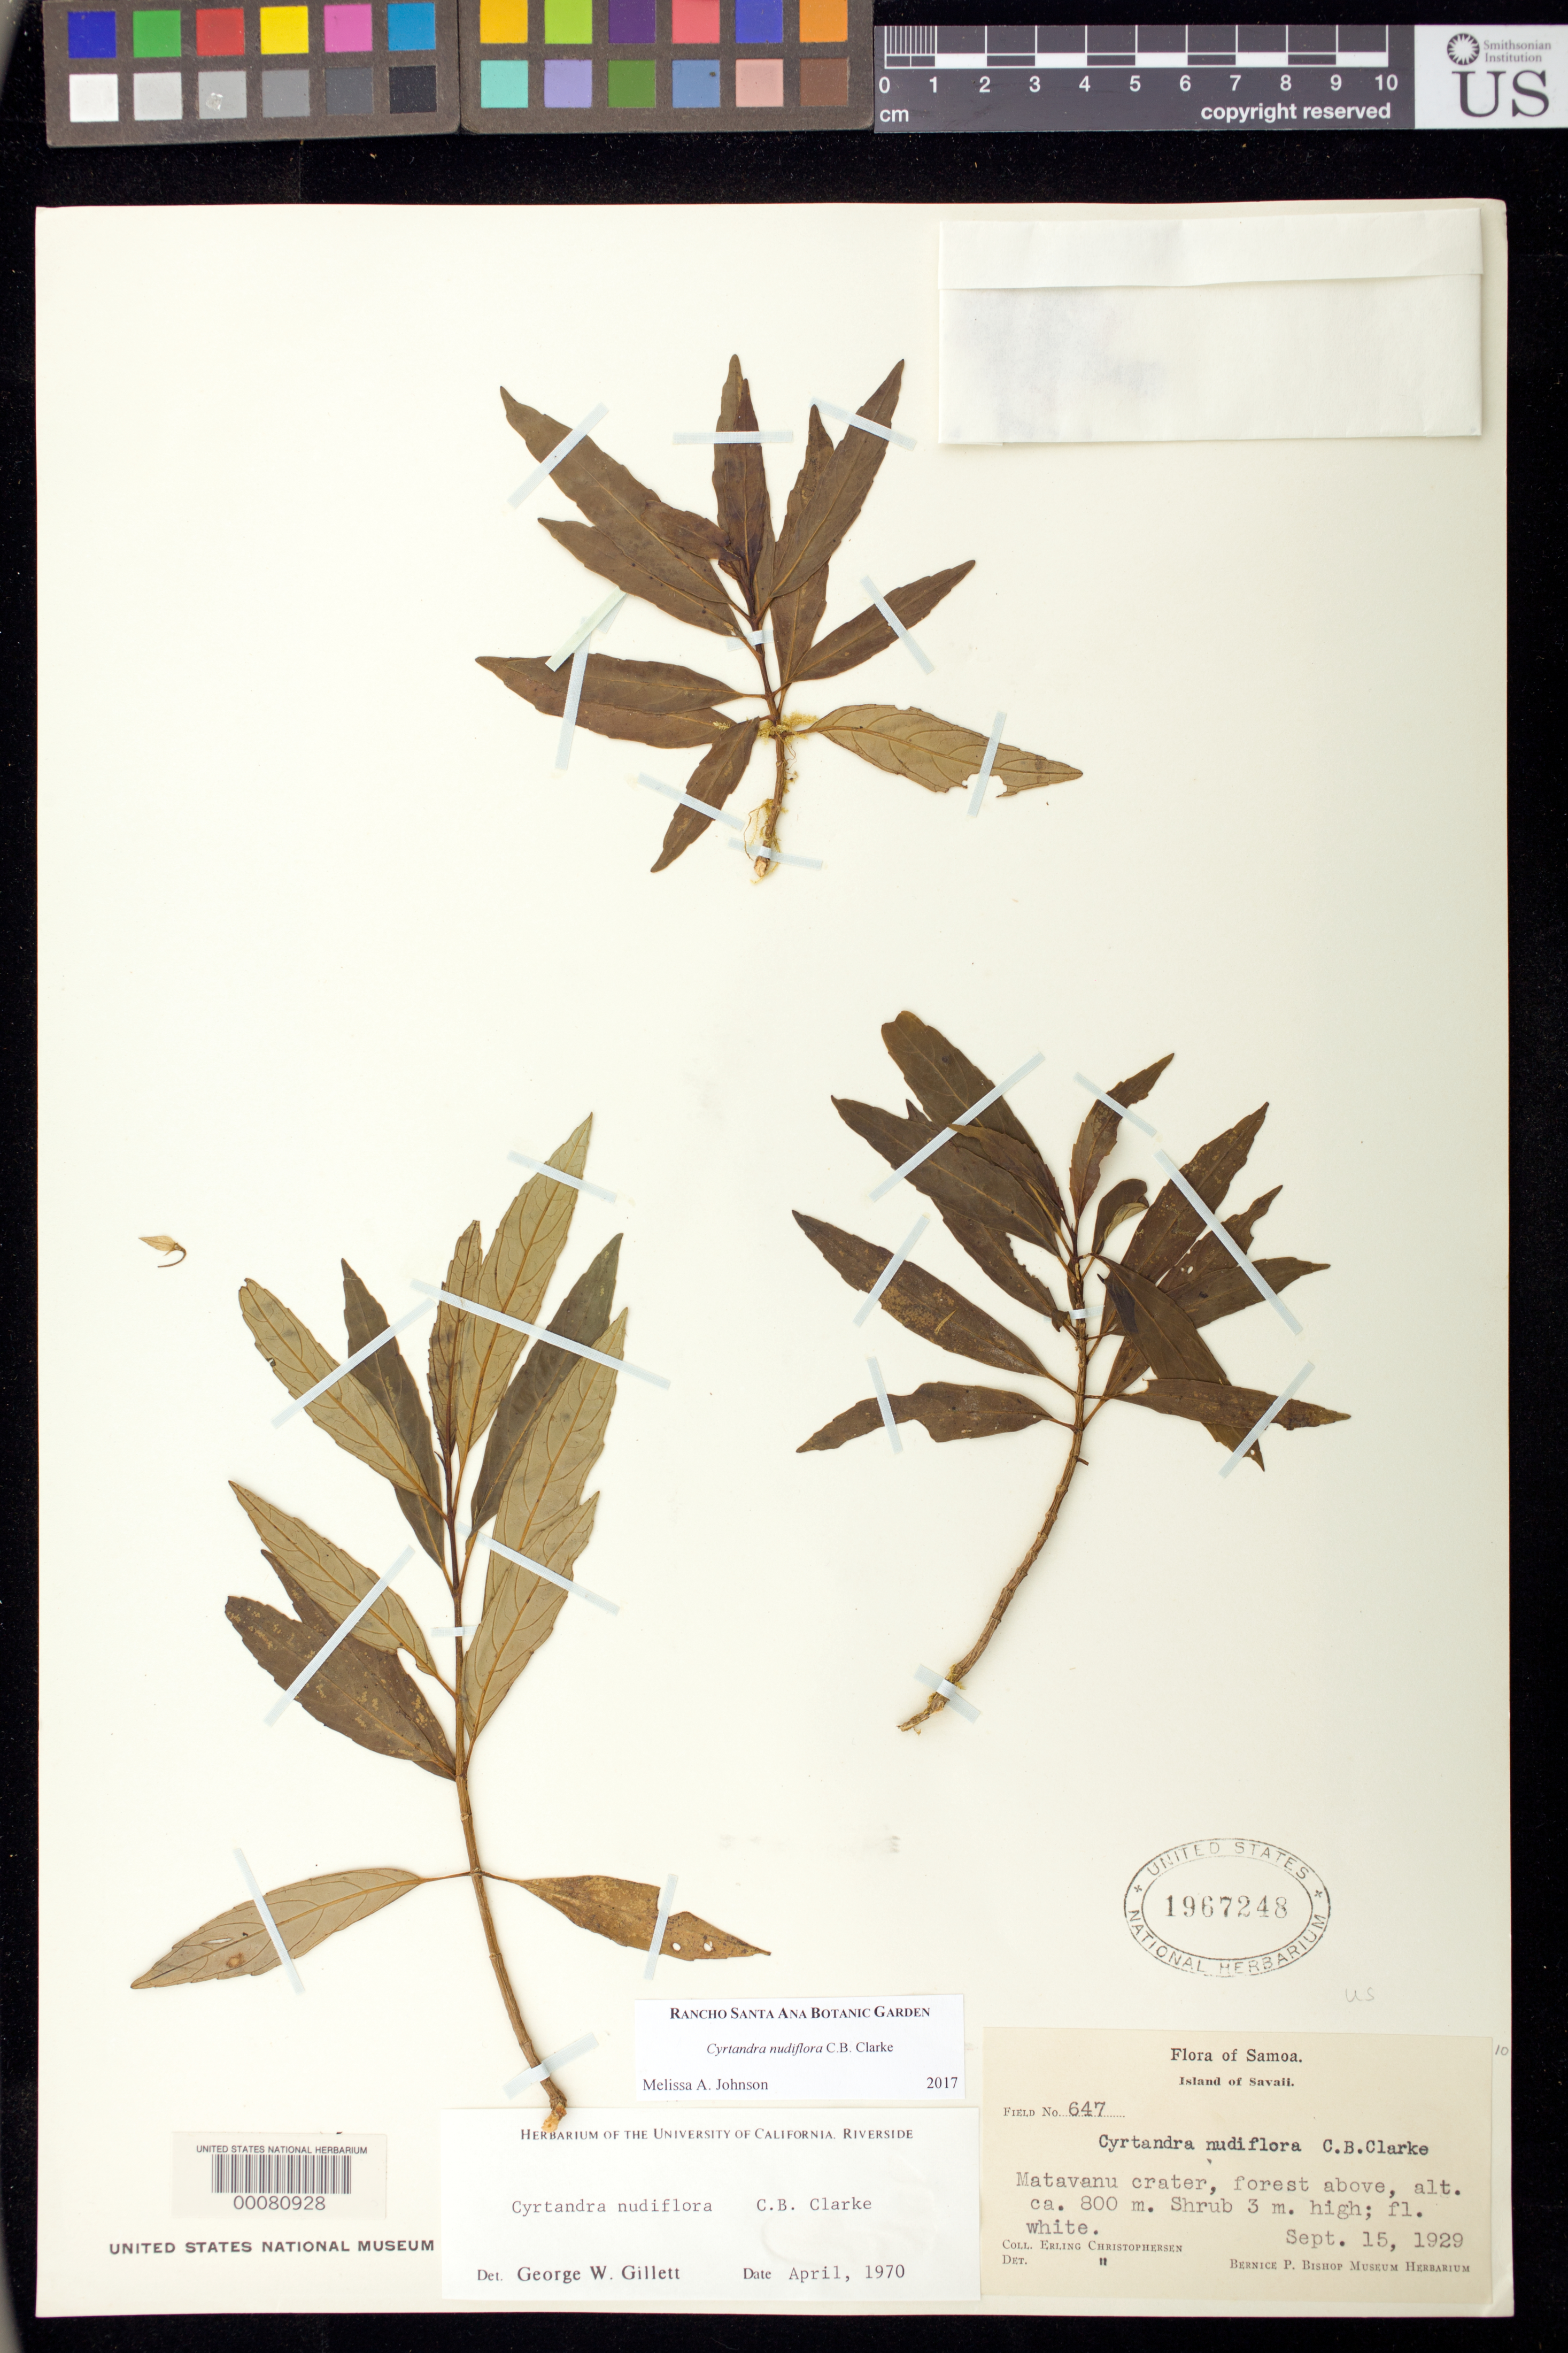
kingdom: Plantae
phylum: Tracheophyta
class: Magnoliopsida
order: Lamiales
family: Gesneriaceae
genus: Cyrtandra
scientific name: Cyrtandra nudiflora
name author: C.B. Clarke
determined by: Johnson, Melissa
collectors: E. Christophersen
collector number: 647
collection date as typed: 15 Sep 1929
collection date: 1929-09-15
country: Samoa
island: Savai'i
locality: Savaii, Matavanu crater, forest above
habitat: Matavanu crater, forest above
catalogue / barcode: US 1967248